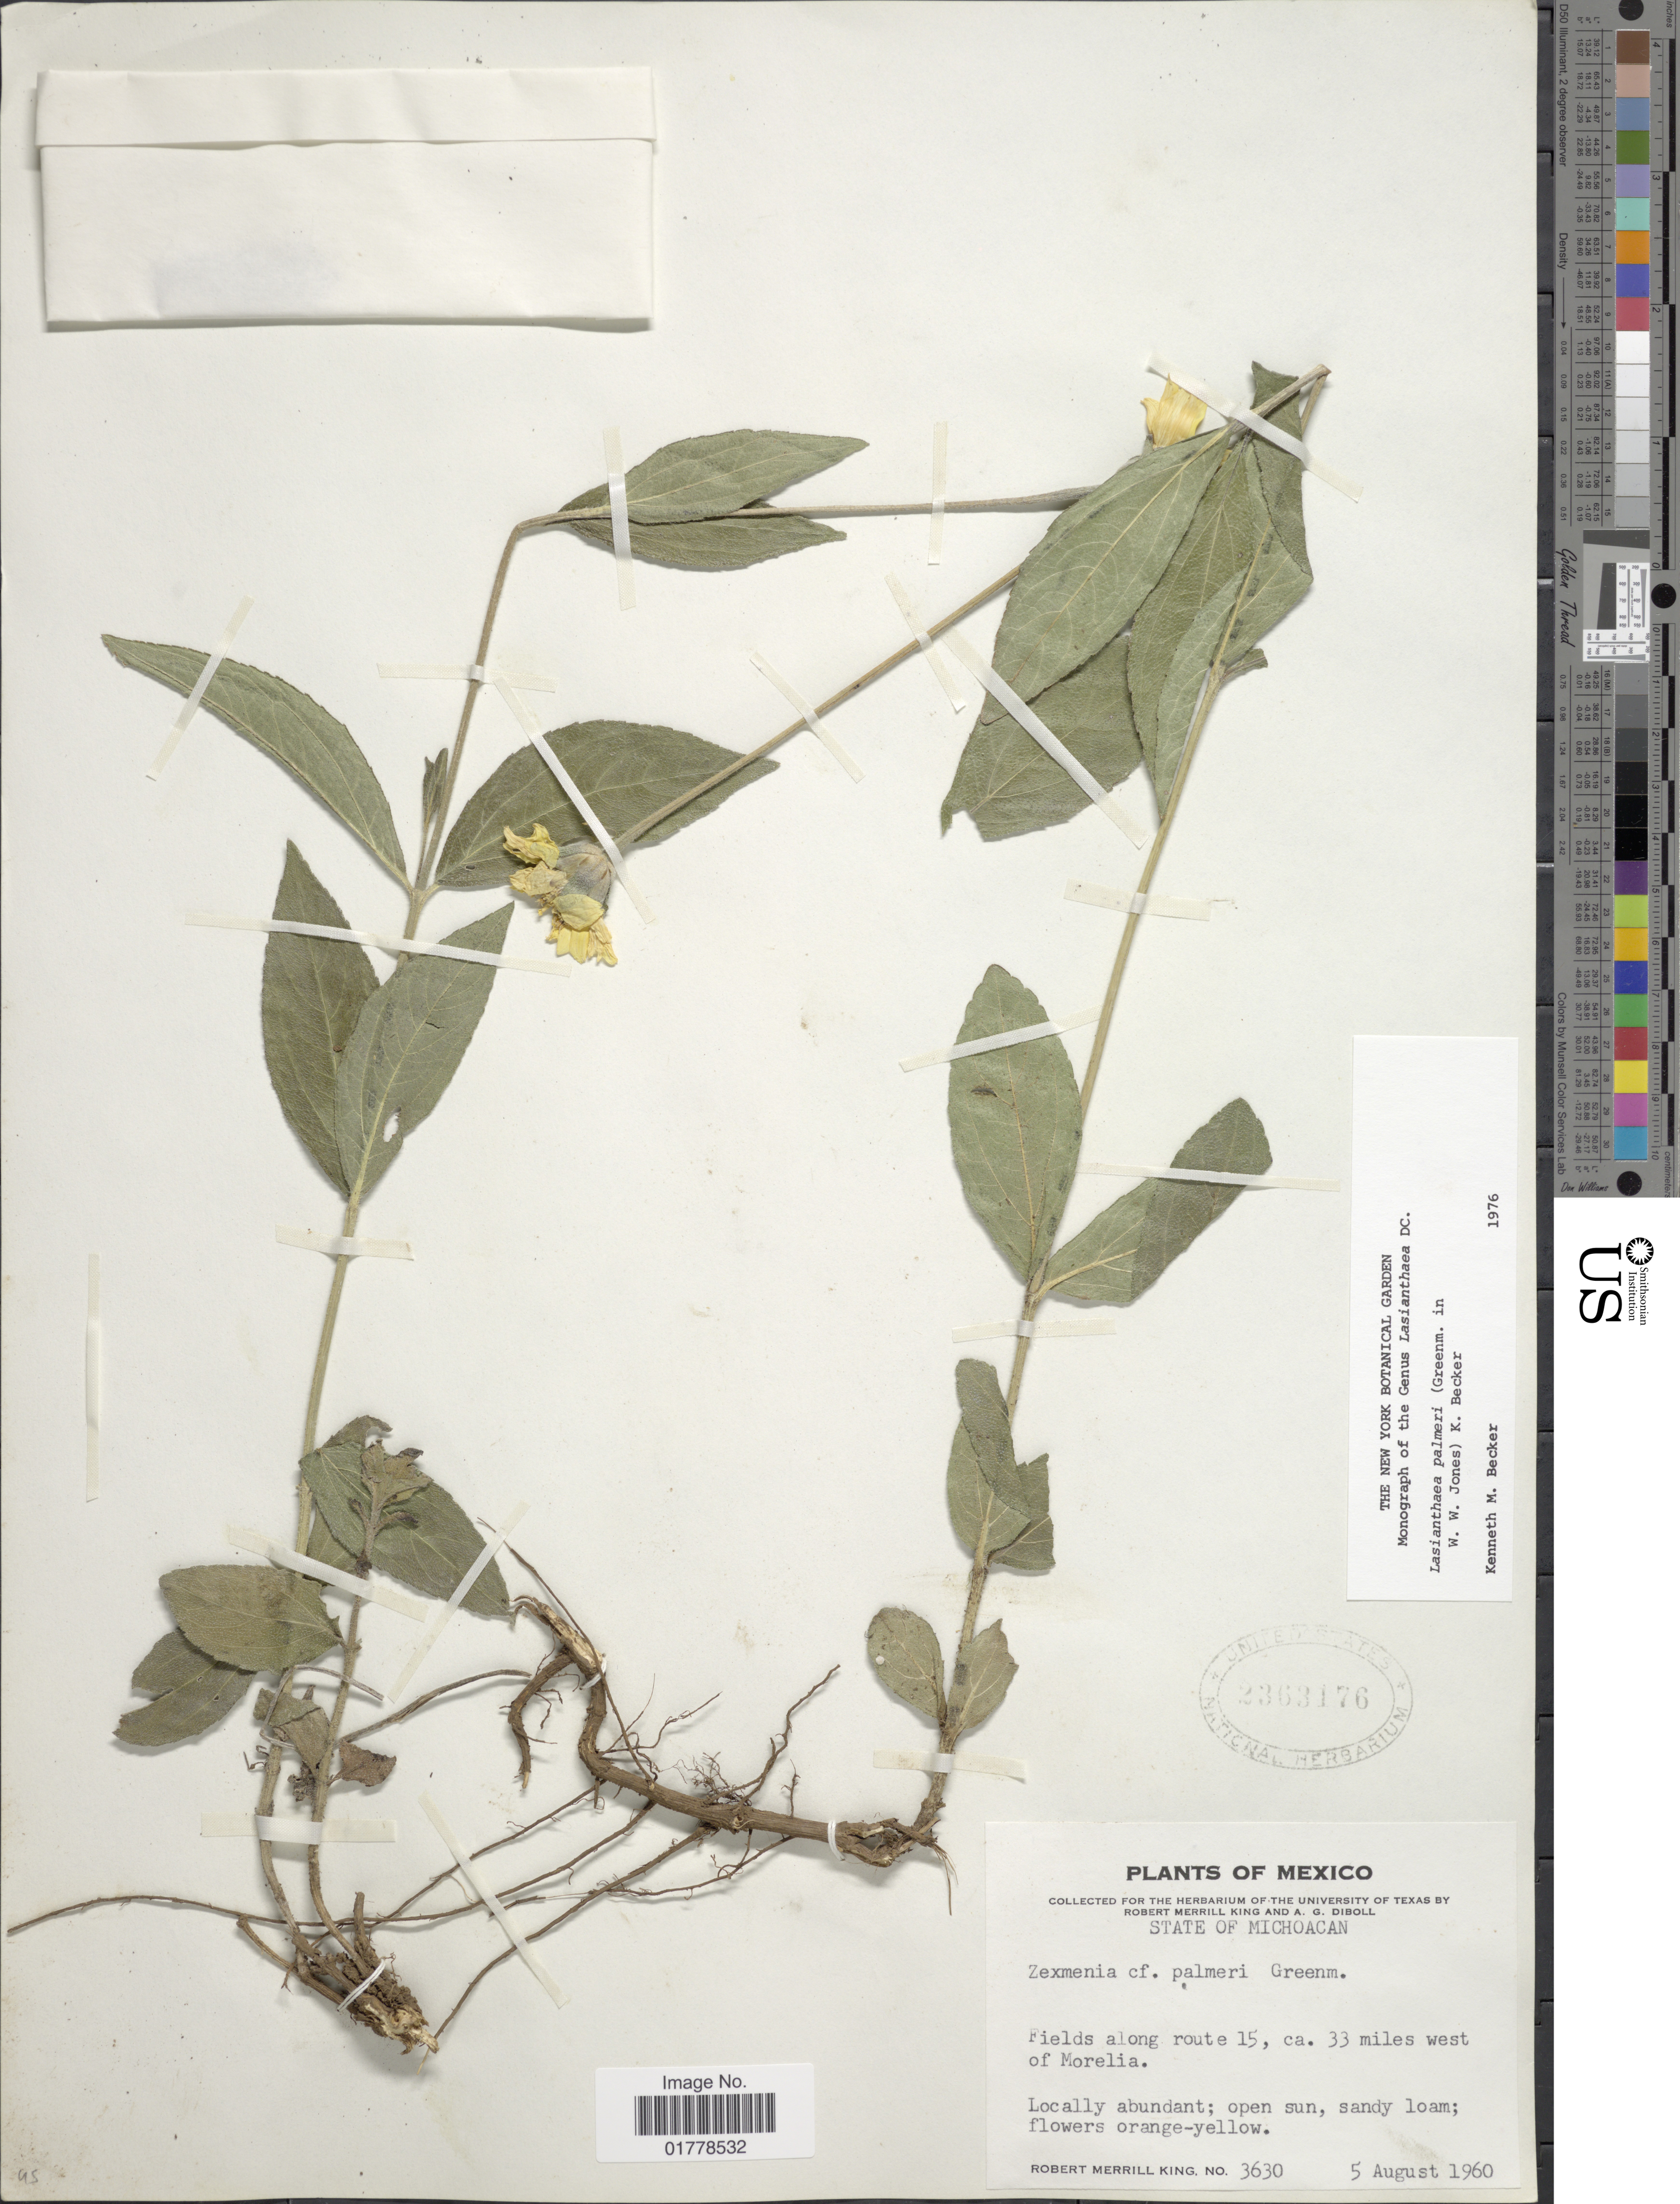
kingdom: Plantae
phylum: Tracheophyta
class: Magnoliopsida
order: Asterales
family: Asteraceae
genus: Lasianthaea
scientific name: Lasianthaea palmeri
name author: (Greenm.) K.M. Becker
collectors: R. M. King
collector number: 3630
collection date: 1960-08-05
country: Mexico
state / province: Michoacán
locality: State of Michoacan. Fields along route 15, ca. 33 miles west of Morelia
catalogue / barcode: US 2363176